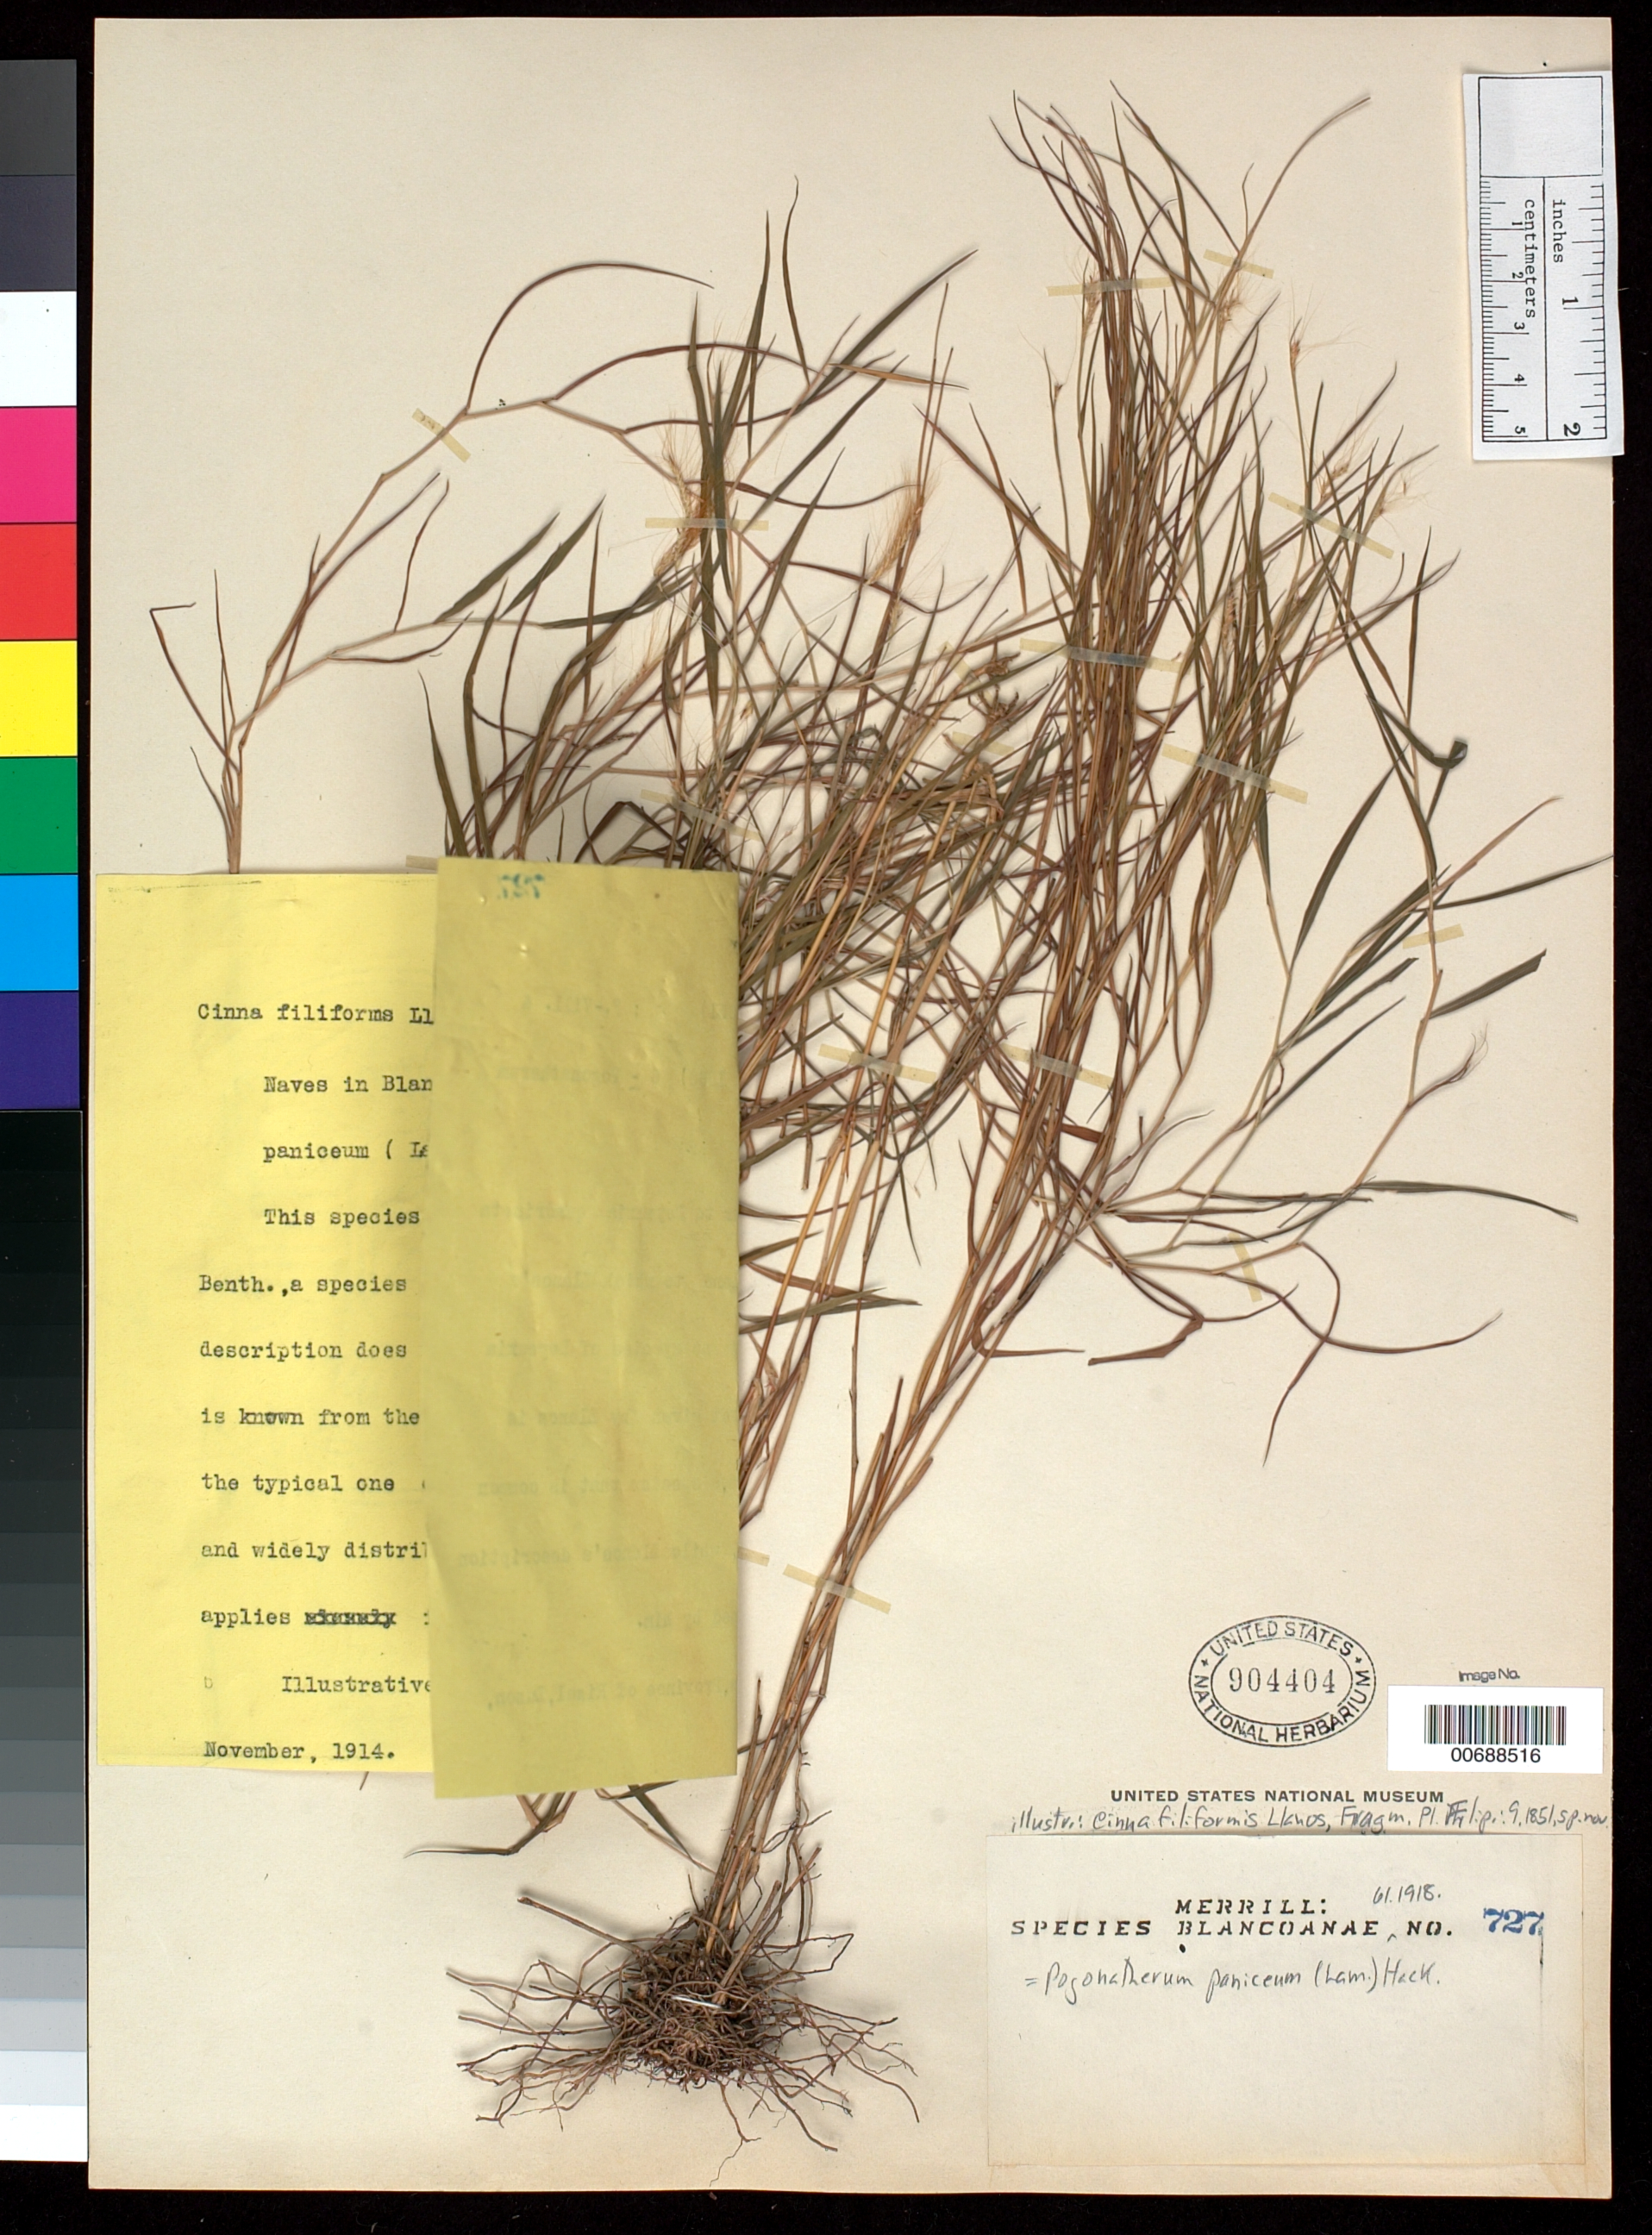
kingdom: Plantae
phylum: Tracheophyta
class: Liliopsida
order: Poales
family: Poaceae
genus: Cinna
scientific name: Cinna filiformis Llanos, nom. illeg.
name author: Llanos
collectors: E. D. Merrill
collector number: Sp. Blancoan. 727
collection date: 1914-11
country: Philippines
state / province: Calabarzon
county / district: Rizal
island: Luzon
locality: Montalban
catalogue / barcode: US 904404